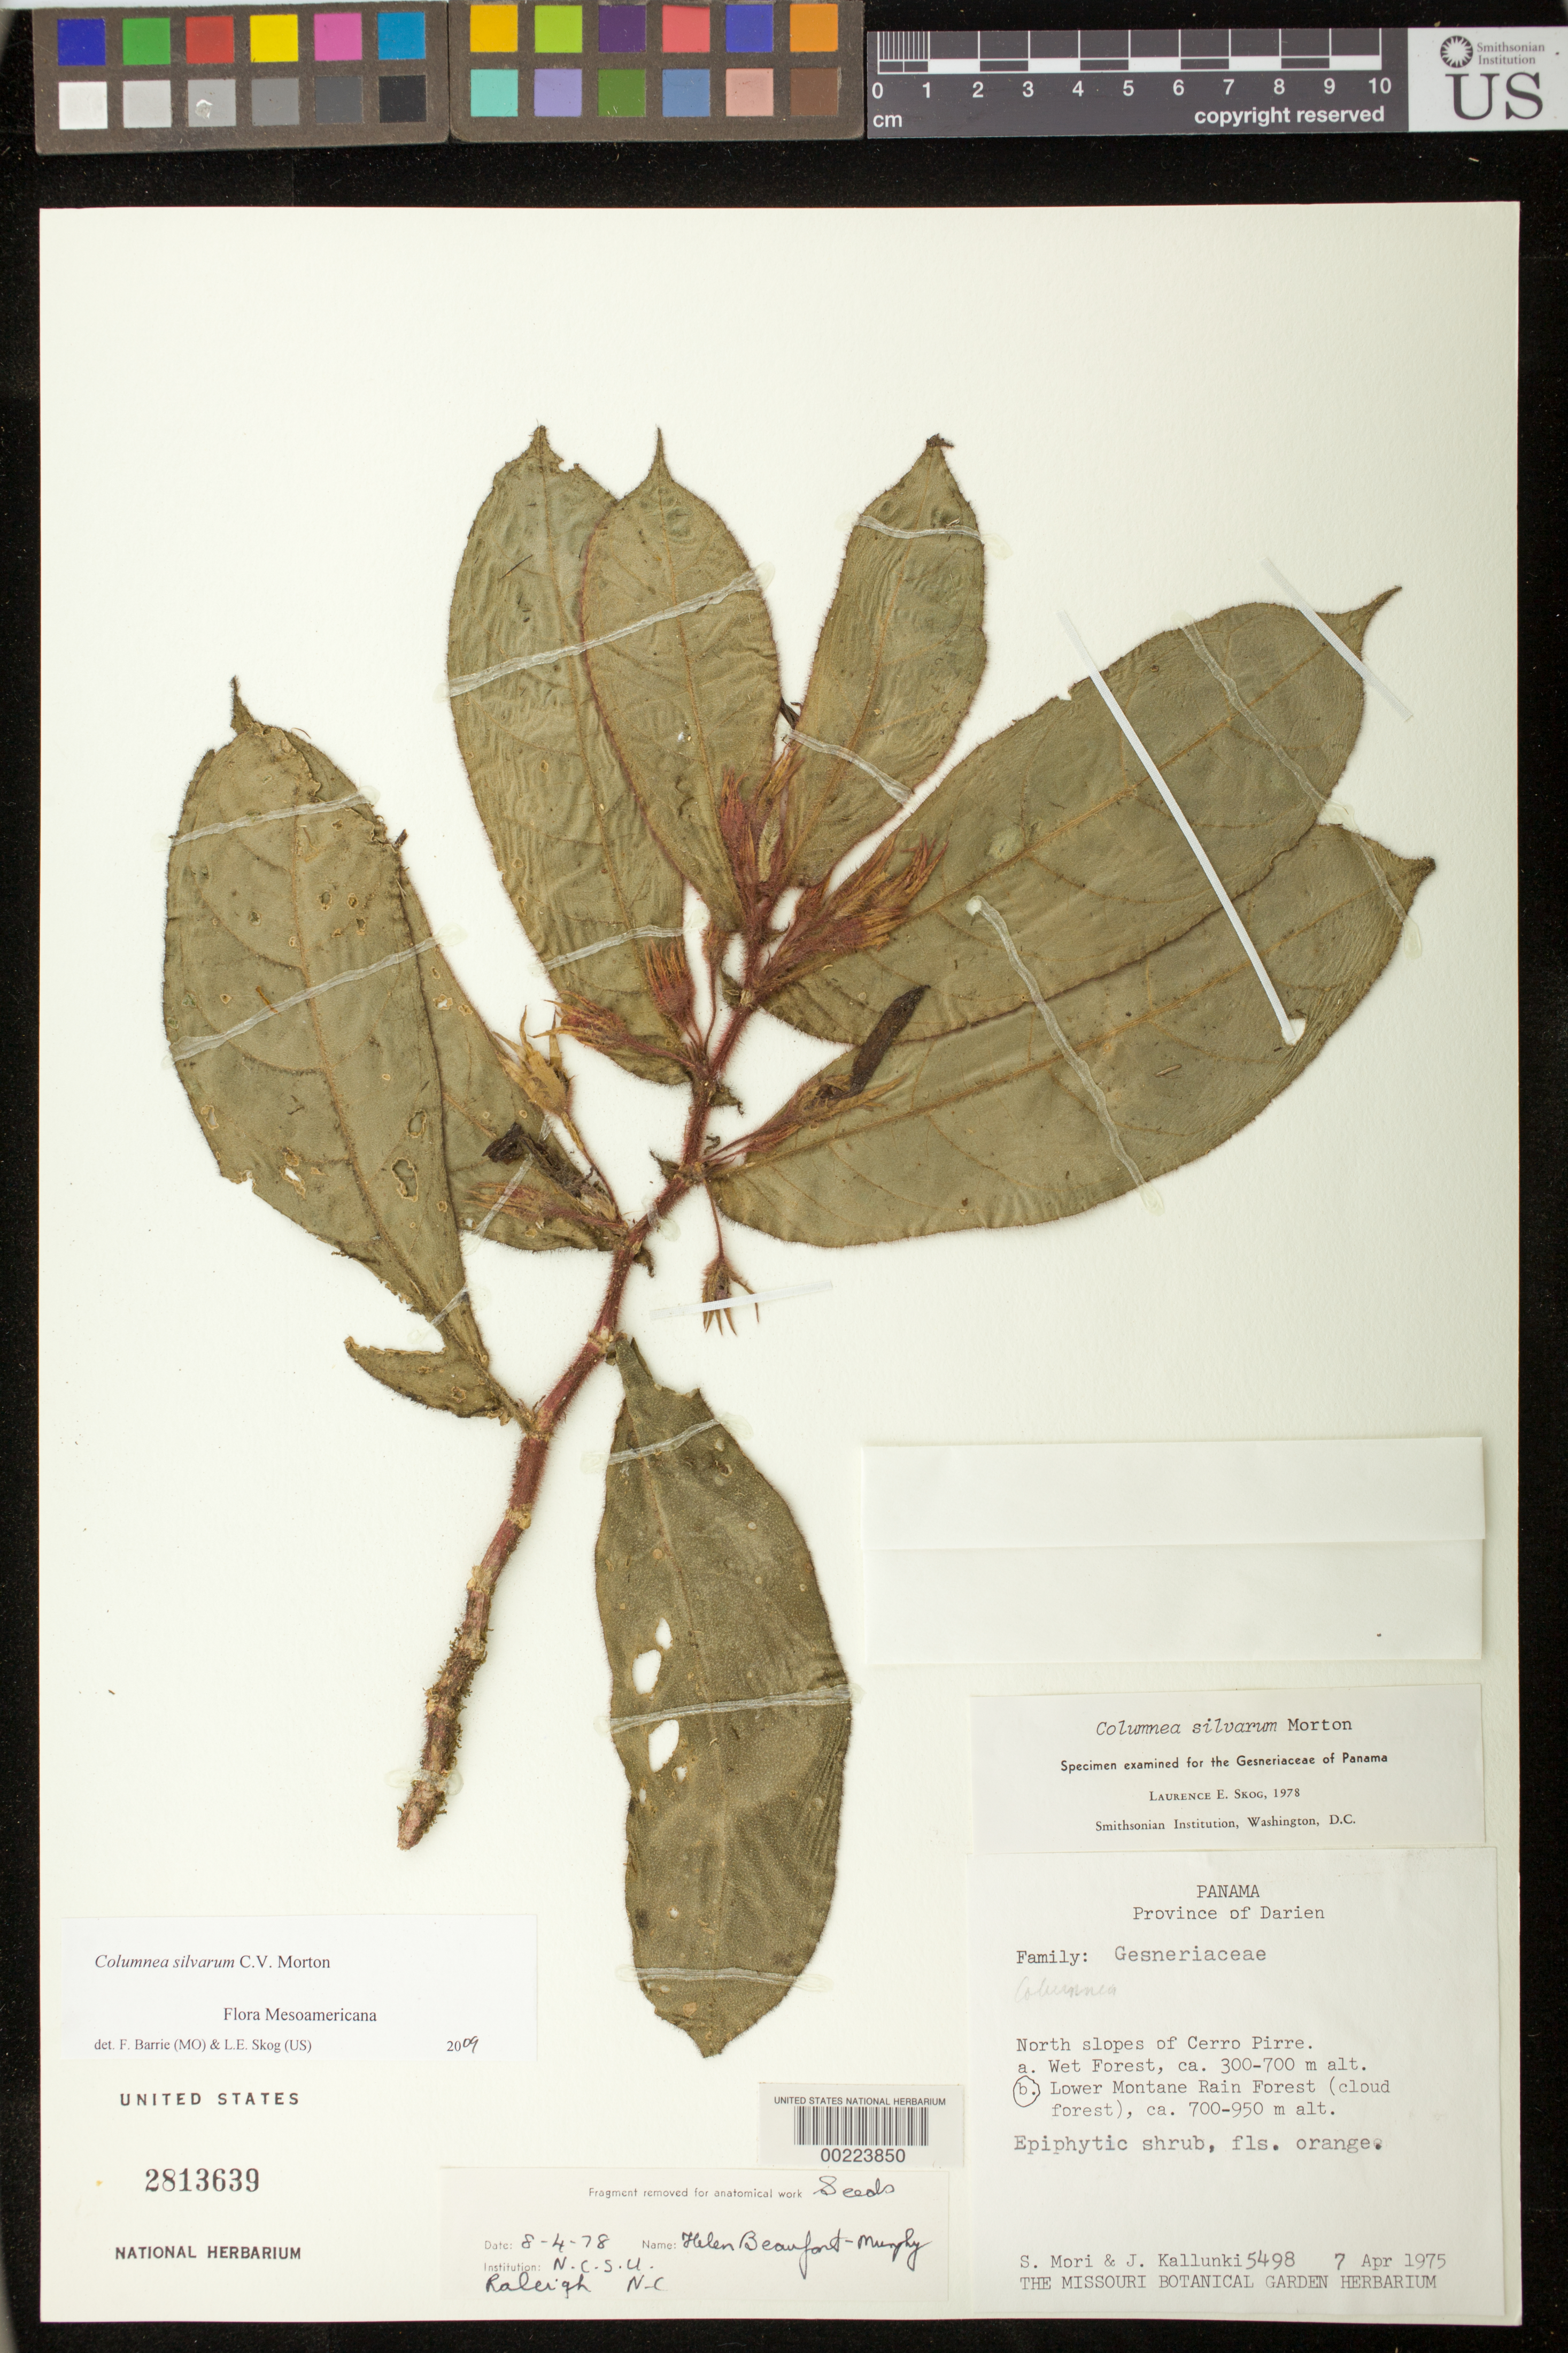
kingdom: Plantae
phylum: Tracheophyta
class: Magnoliopsida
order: Lamiales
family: Gesneriaceae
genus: Columnea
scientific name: Columnea silvarum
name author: C.V. Morton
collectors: S. Mori & J. Kallunki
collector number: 5498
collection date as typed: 07 Apr 1975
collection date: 1975-04-07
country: Panama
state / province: Darién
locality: North slopes of Cerro Pirre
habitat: Lower montane rain forest (cloud forest)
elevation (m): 700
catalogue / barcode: US 2813639